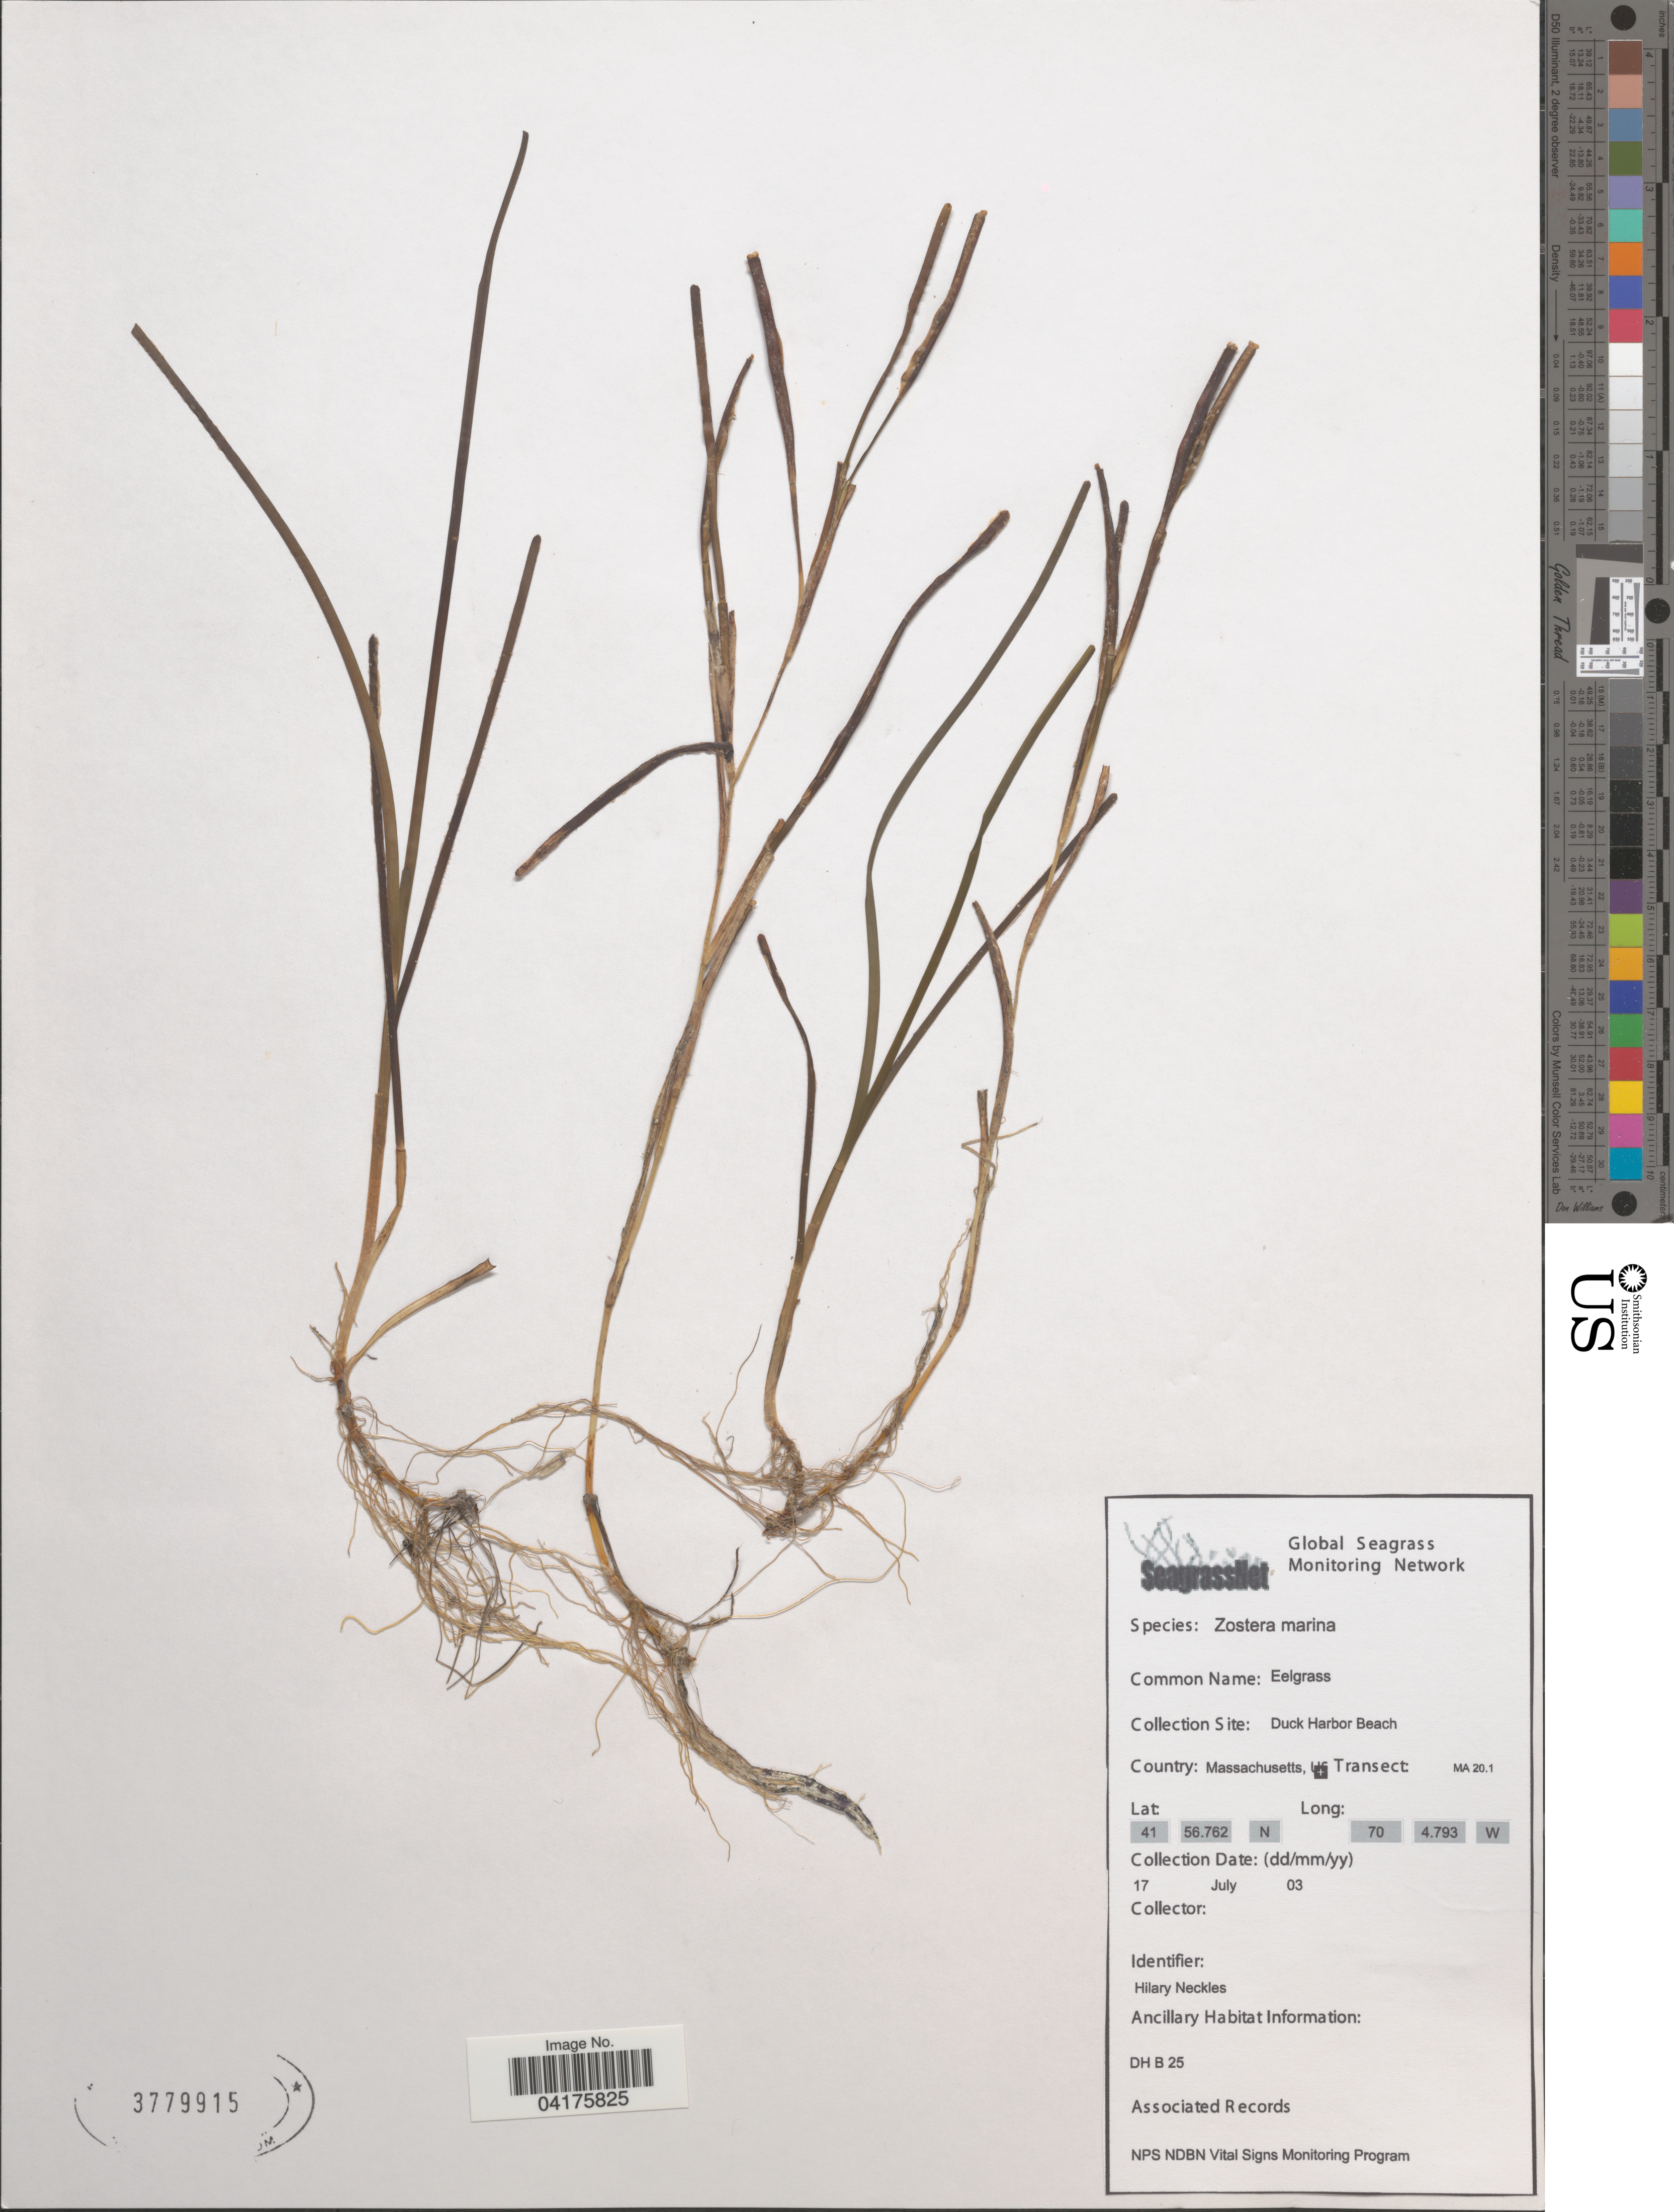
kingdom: Plantae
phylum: Tracheophyta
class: Liliopsida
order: Alismatales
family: Zosteraceae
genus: Zostera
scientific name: Zostera marina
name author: L.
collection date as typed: Transcribed d/m/y: 17/7/3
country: United States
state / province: Massachusetts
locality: Duck Harbor Beach.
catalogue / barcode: US 3779915